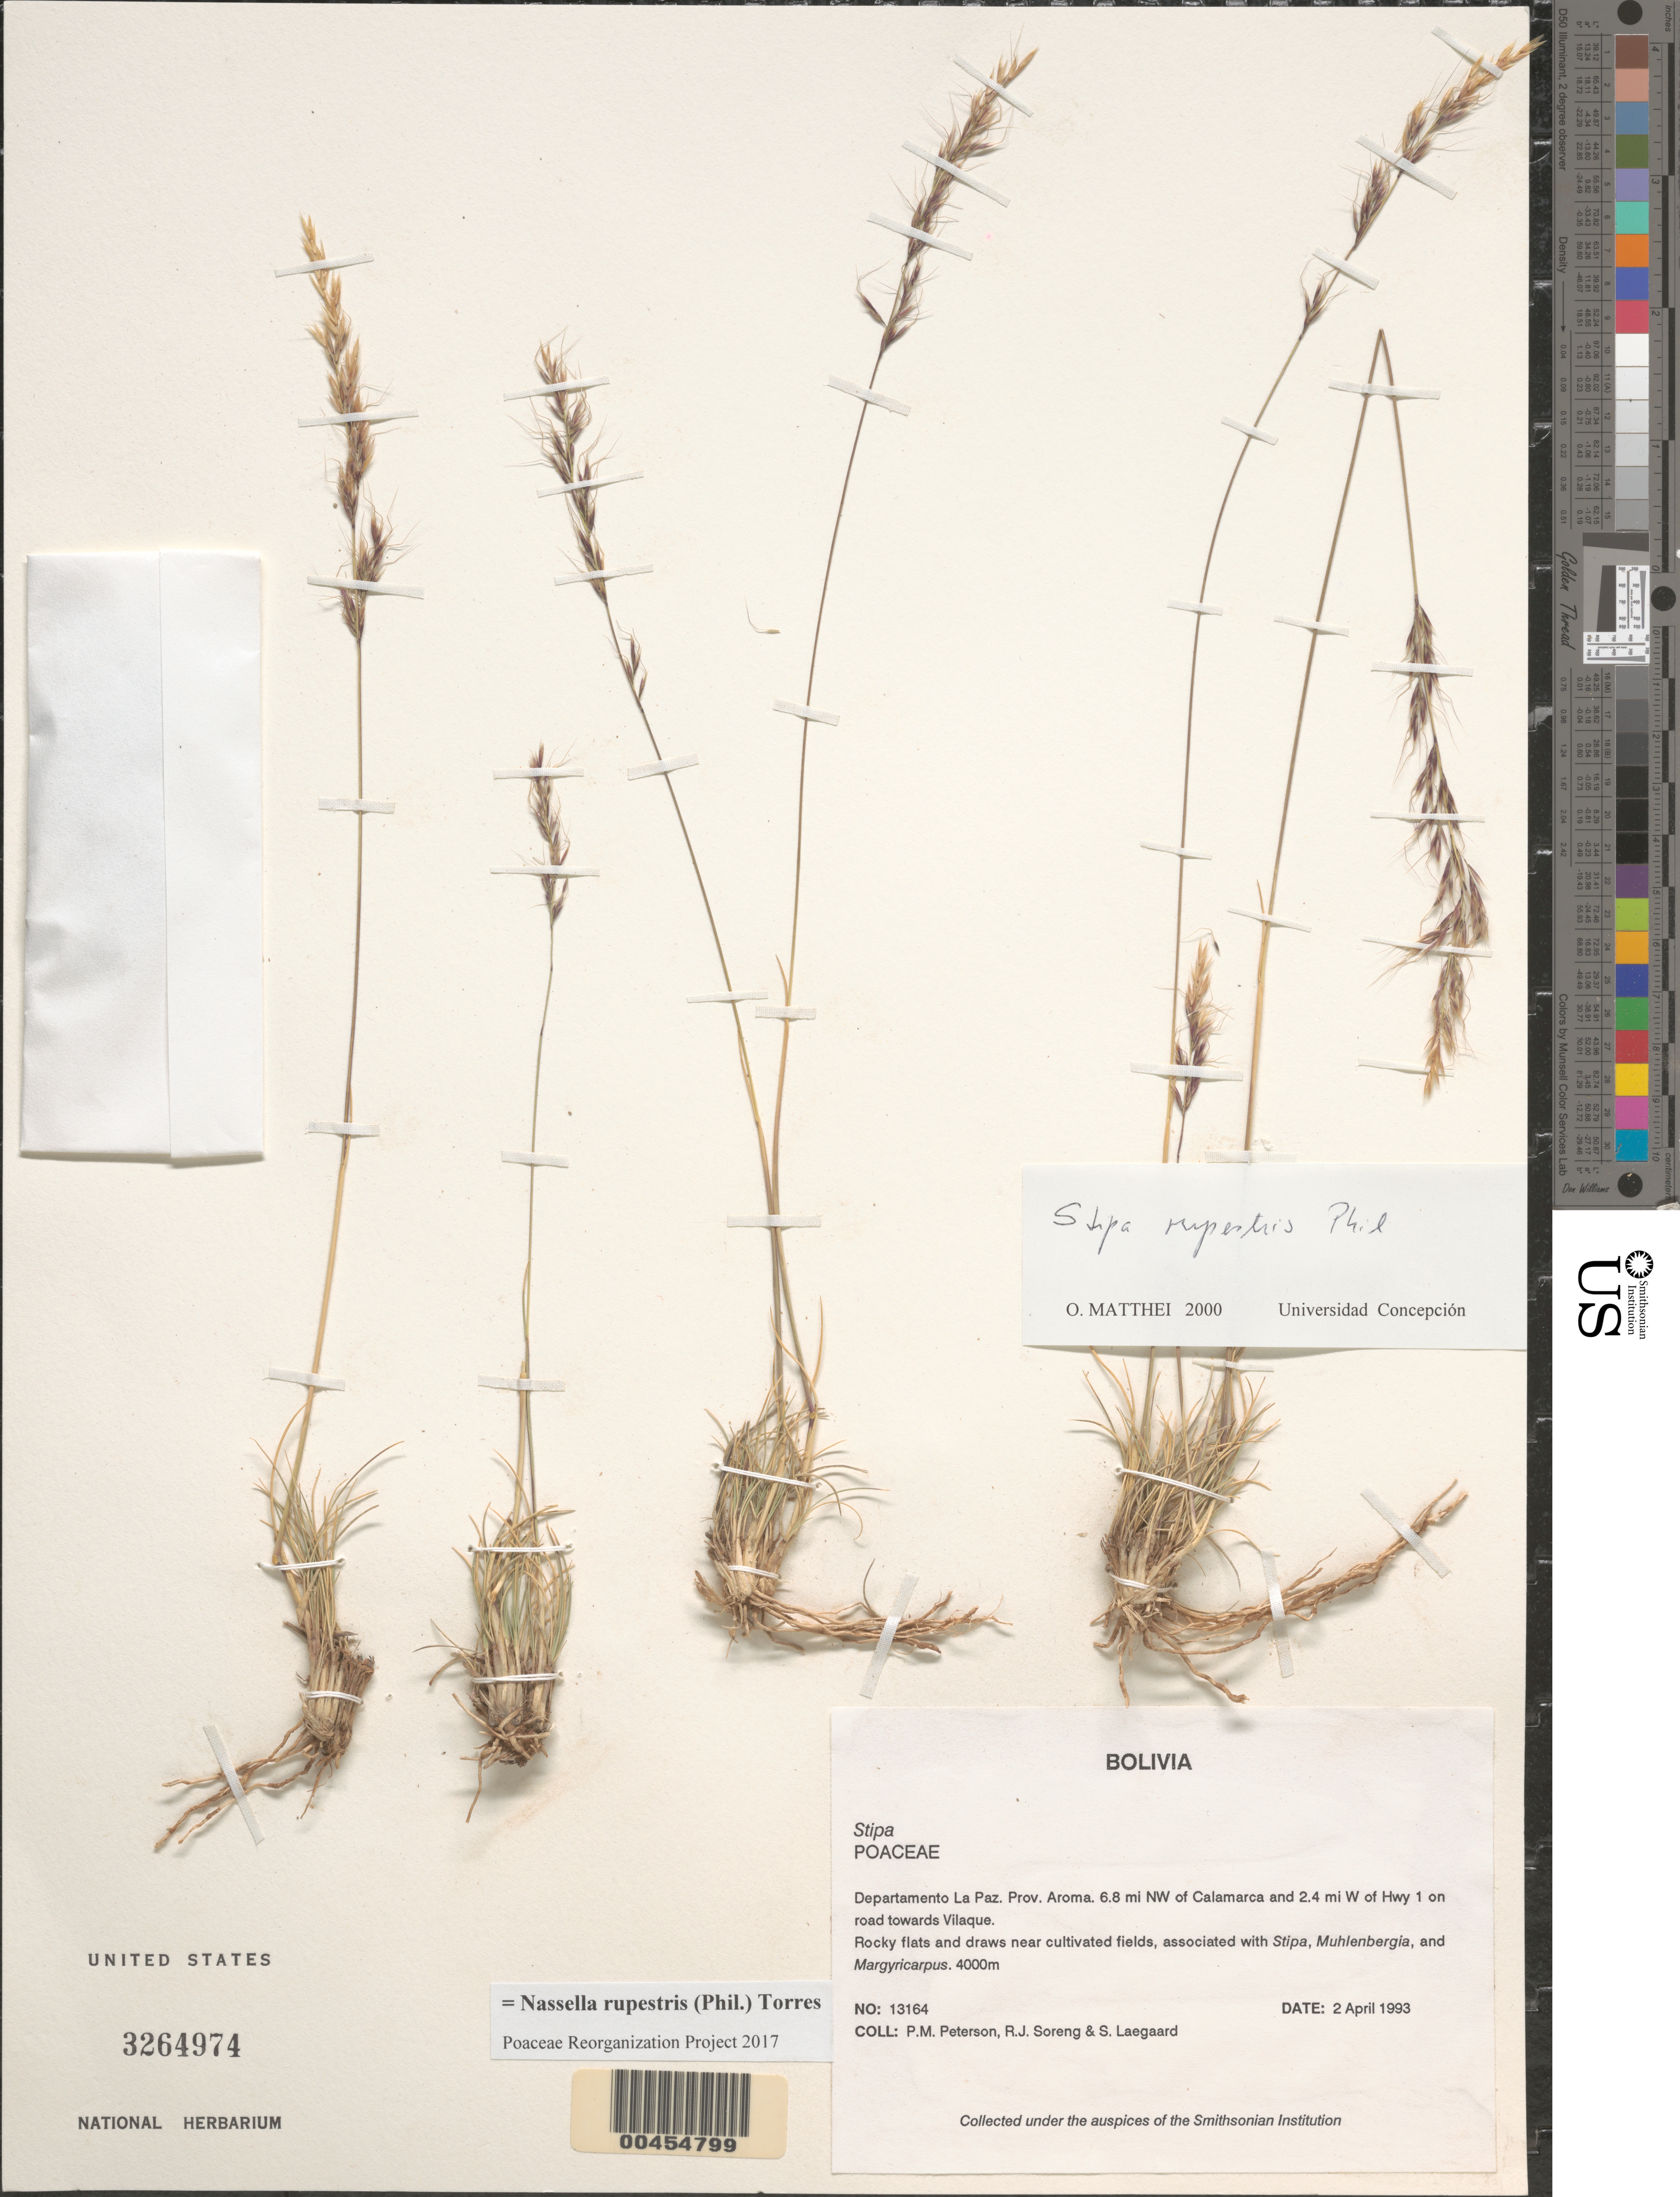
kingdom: Plantae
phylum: Tracheophyta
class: Liliopsida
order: Poales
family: Poaceae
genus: Nassella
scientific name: Nassella rupestris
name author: (Phil.) A.M. Torres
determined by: Poaceae Reorganization Project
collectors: P. M. Peterson, R. J. Soreng & S. Lægaard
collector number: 13164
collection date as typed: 02 Apr 1993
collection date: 1993-04-02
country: Bolivia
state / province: La Paz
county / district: Aroma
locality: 6.8 mi NW of Calamarca and 2.4 mi W of Hwy 1 on road towards Vilaque.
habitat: Rocky flats and draws near cultivated fields, associated with Stipa, Muhlenbergia, and Margyricarpus.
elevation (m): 4000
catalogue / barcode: US 3264974